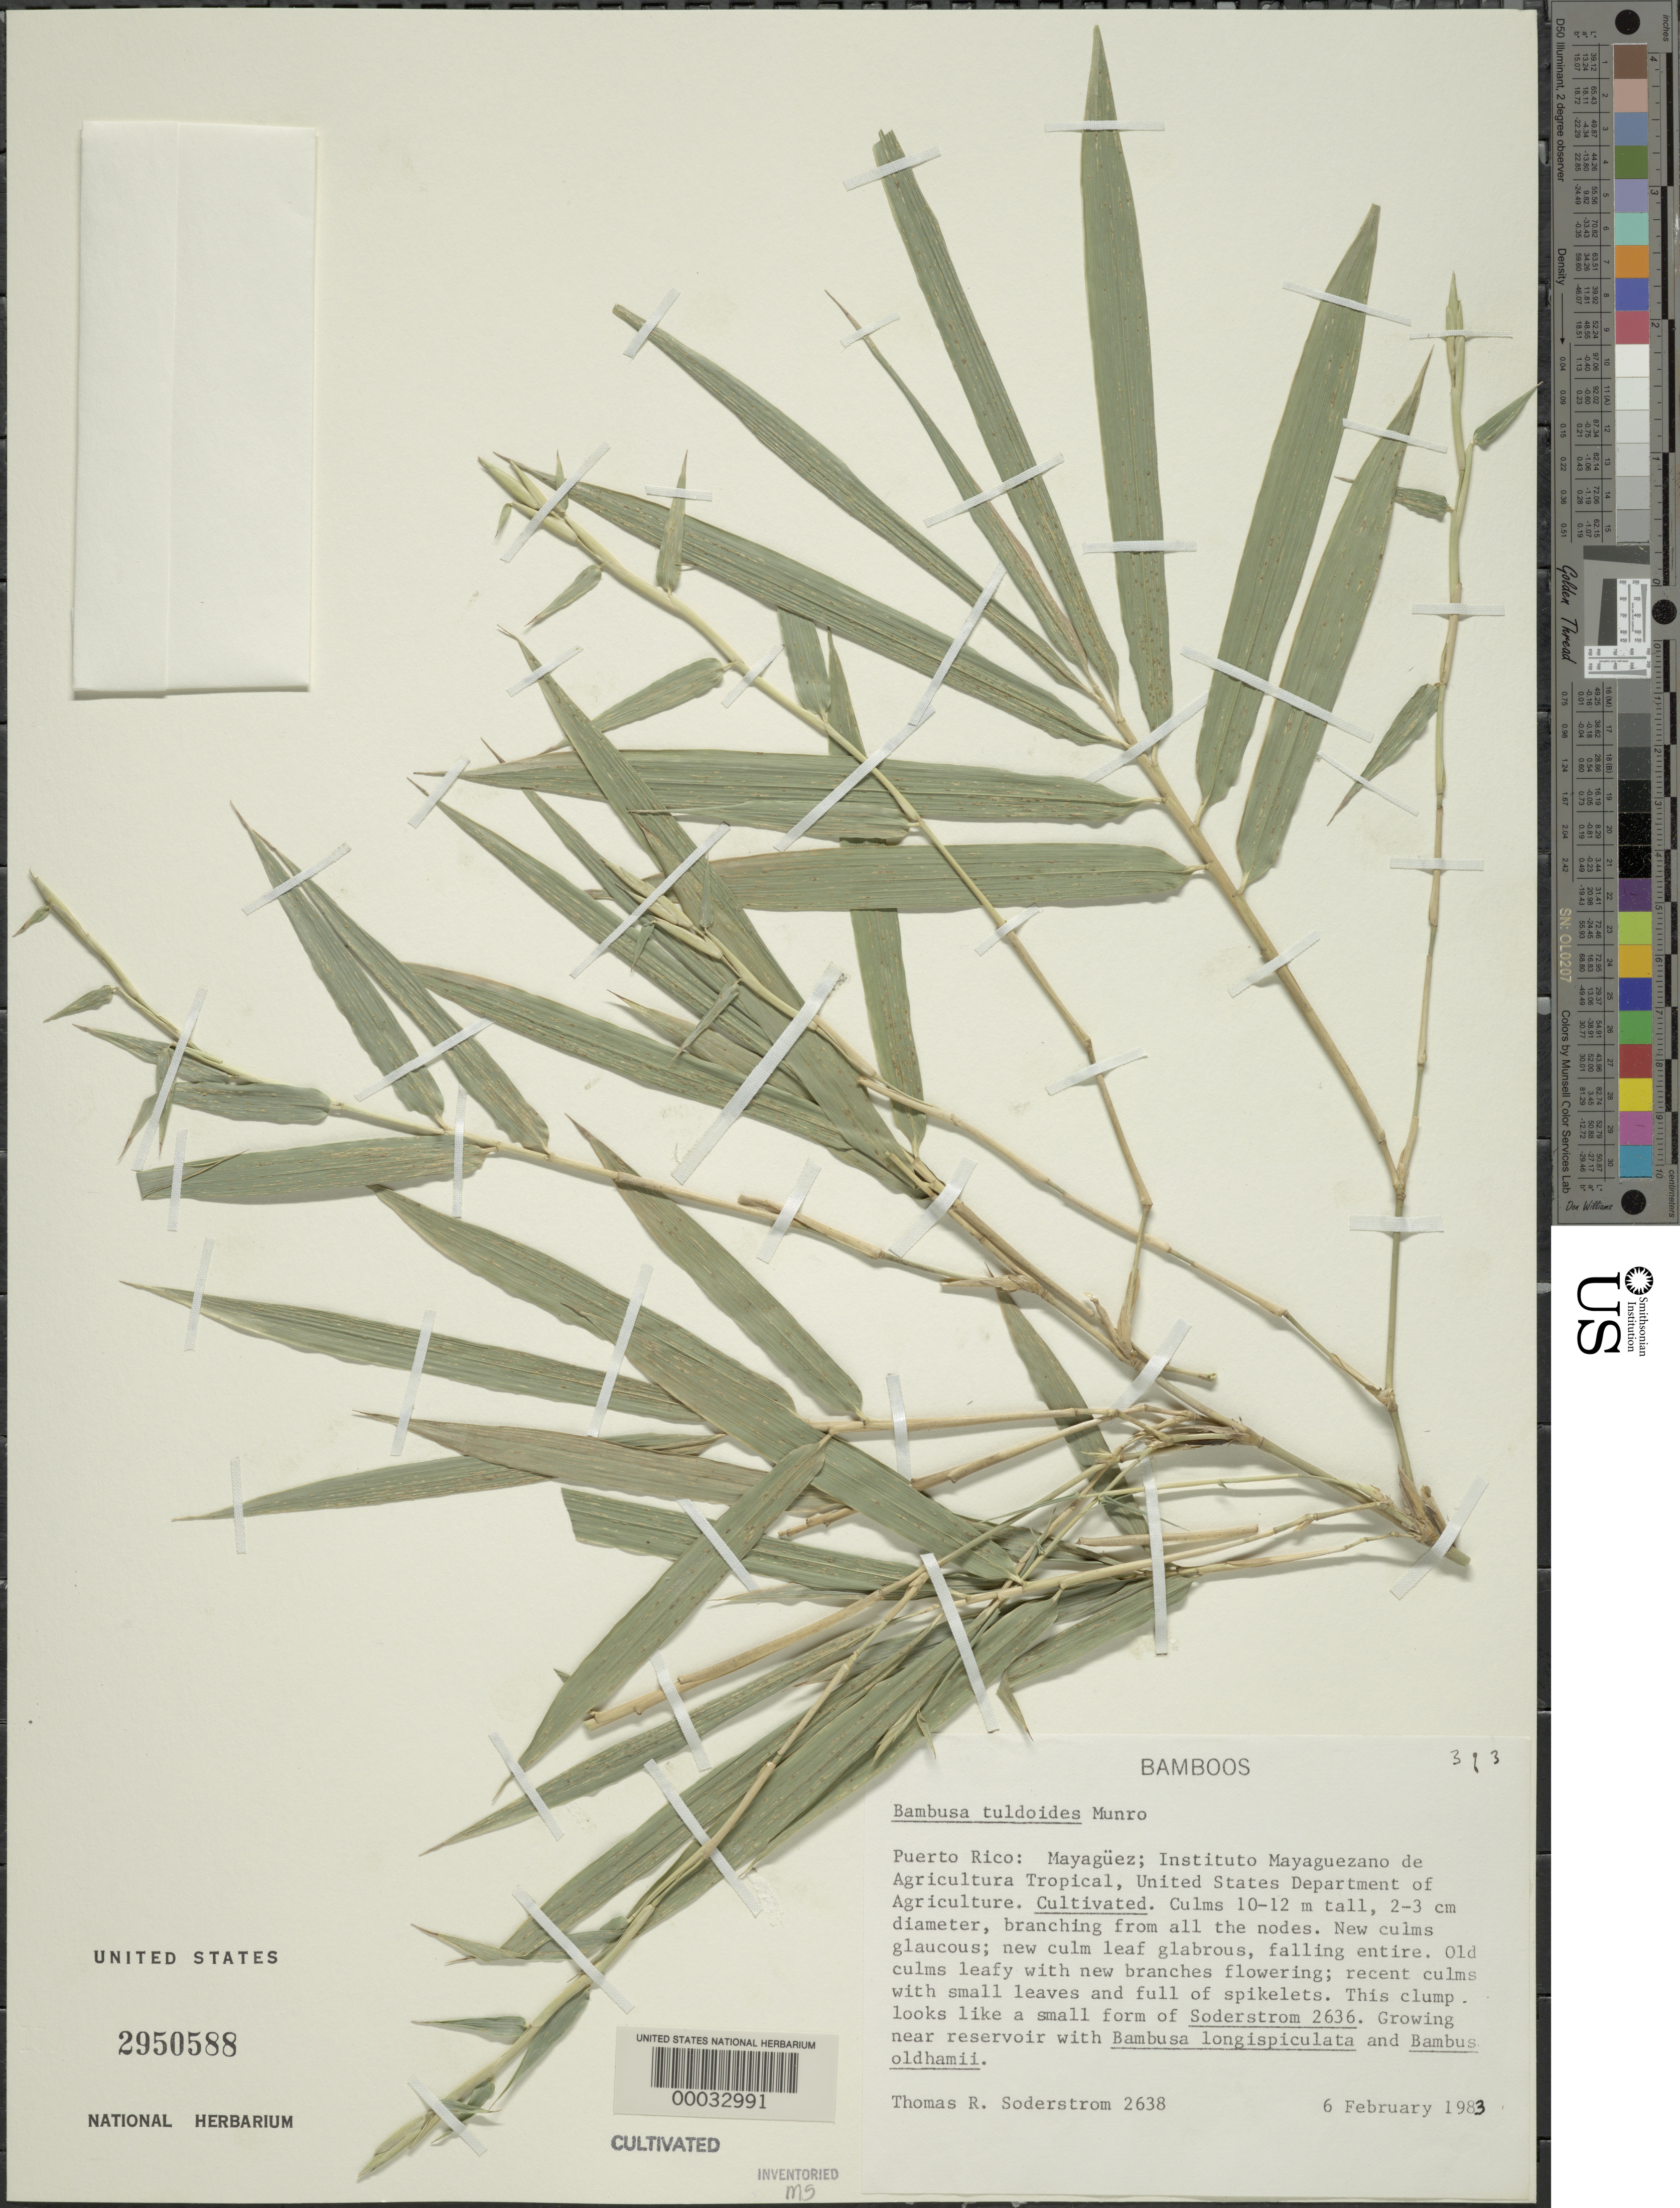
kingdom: Plantae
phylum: Tracheophyta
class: Liliopsida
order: Poales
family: Poaceae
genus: Bambusa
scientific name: Bambusa tuldoides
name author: Munro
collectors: T. R. Soderstrom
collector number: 2638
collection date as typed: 06 Feb 1983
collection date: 1983-02-06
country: Puerto Rico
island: Greater Antilles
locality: Federal experimental station-mayeguez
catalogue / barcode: US 2950588